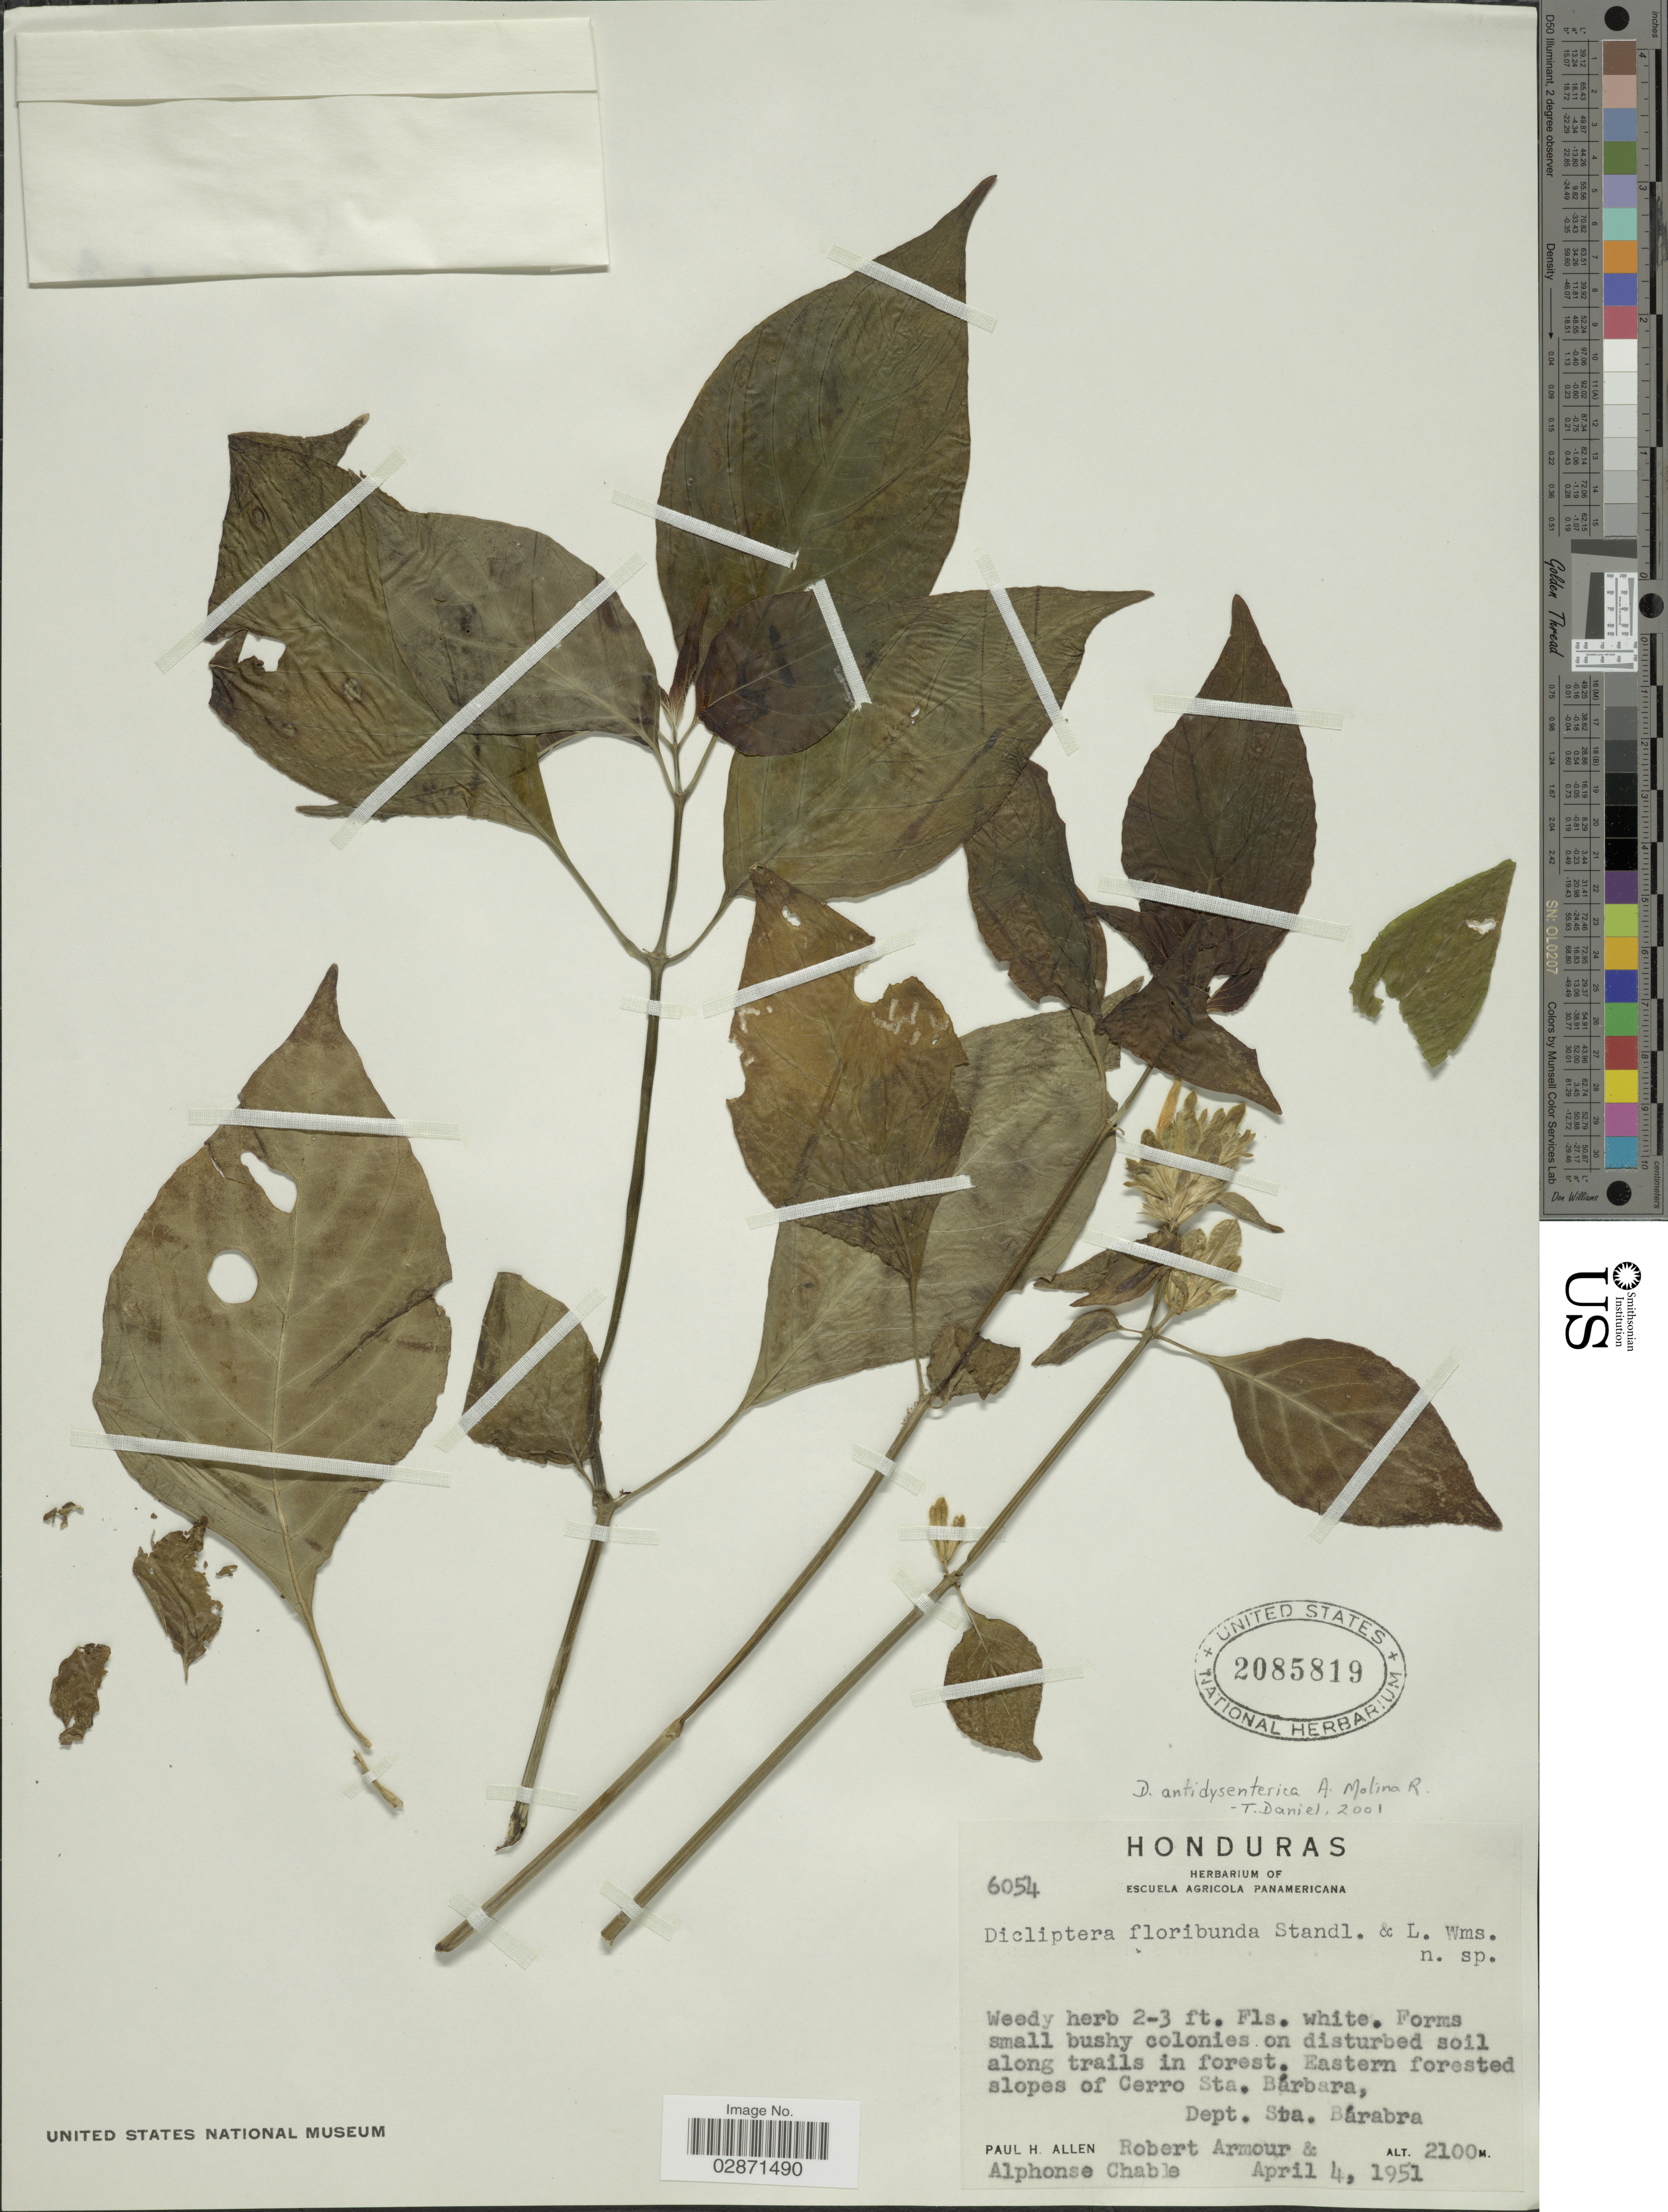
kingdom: Plantae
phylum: Tracheophyta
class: Magnoliopsida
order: Lamiales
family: Acanthaceae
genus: Dicliptera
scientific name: Dicliptera antidysenterica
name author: Ant. Molina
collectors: P. H. Allen, R. Armour & A. Chable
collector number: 6054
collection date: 1951-04-04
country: Honduras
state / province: Santa Bárbara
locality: Eastern forested slopes of Cerro Sta. Bárbara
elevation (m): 2100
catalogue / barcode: US 2085819